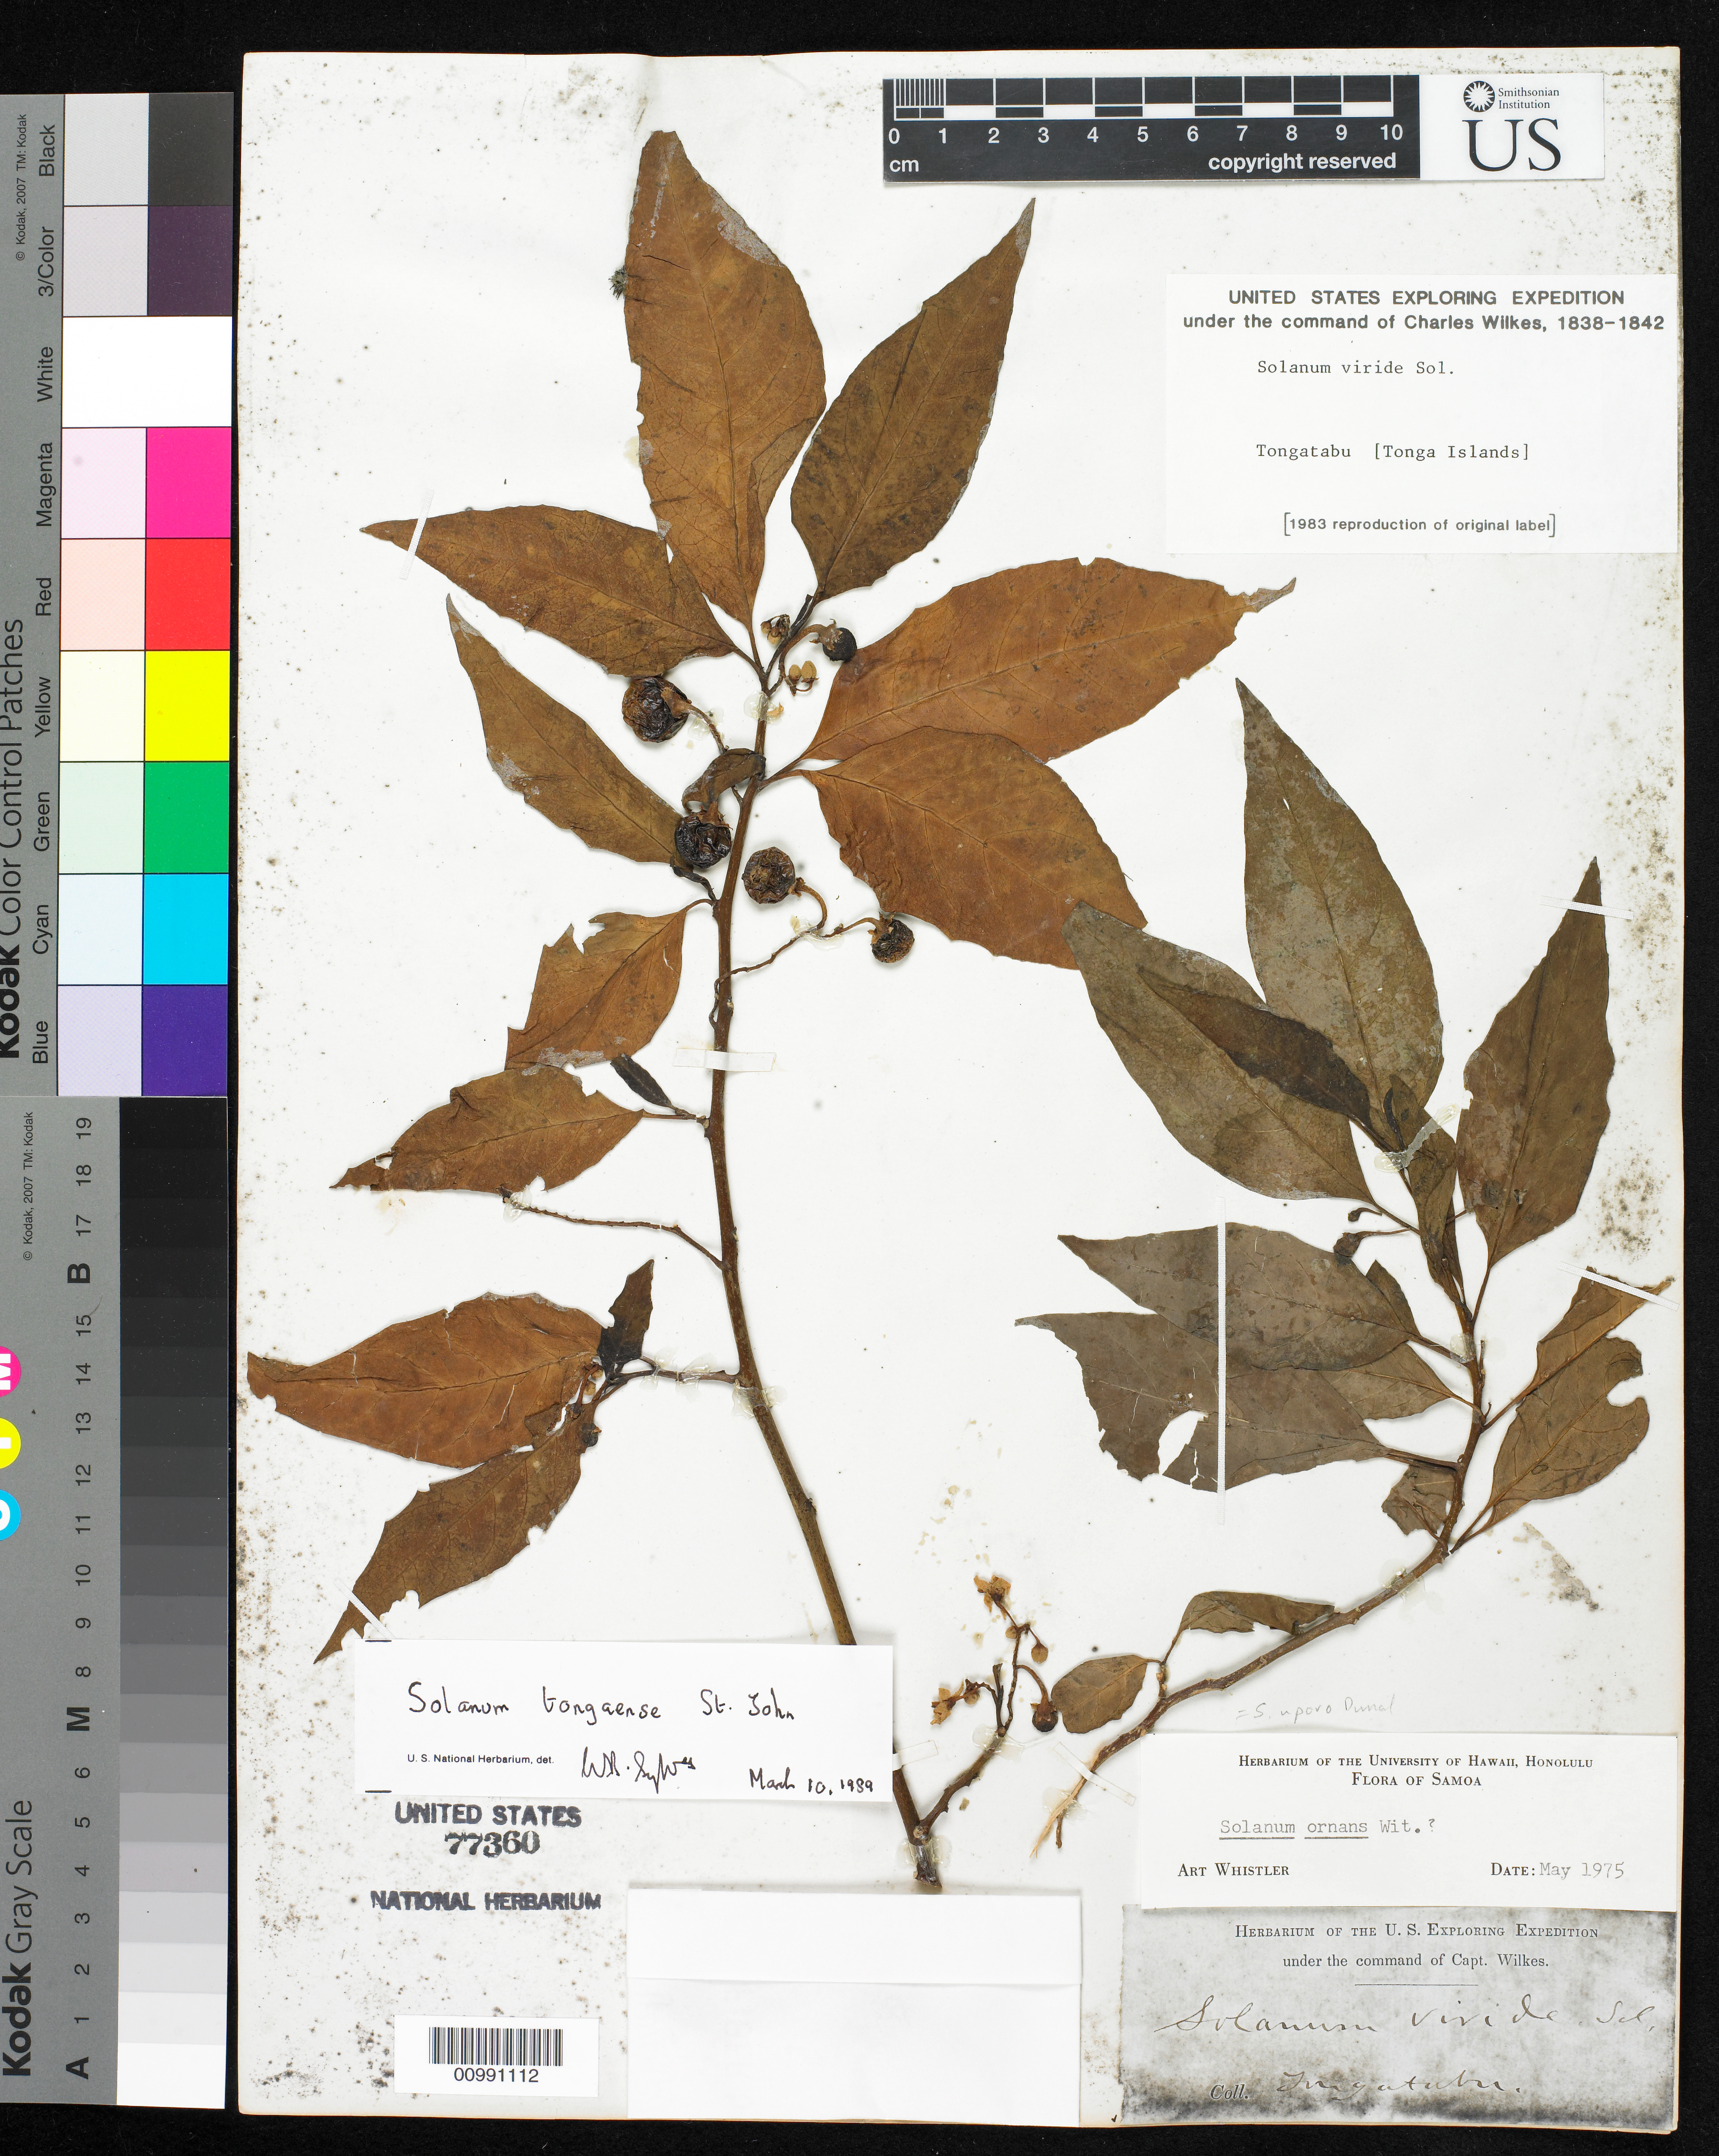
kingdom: Plantae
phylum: Tracheophyta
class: Magnoliopsida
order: Solanales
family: Solanaceae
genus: Solanum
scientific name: Solanum viride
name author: R. Br.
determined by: Knapp, S. D.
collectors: Wilkes Explor. Exped.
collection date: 1838/1842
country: Tonga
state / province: Tongatabu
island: Tongatapu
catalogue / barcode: US 77360